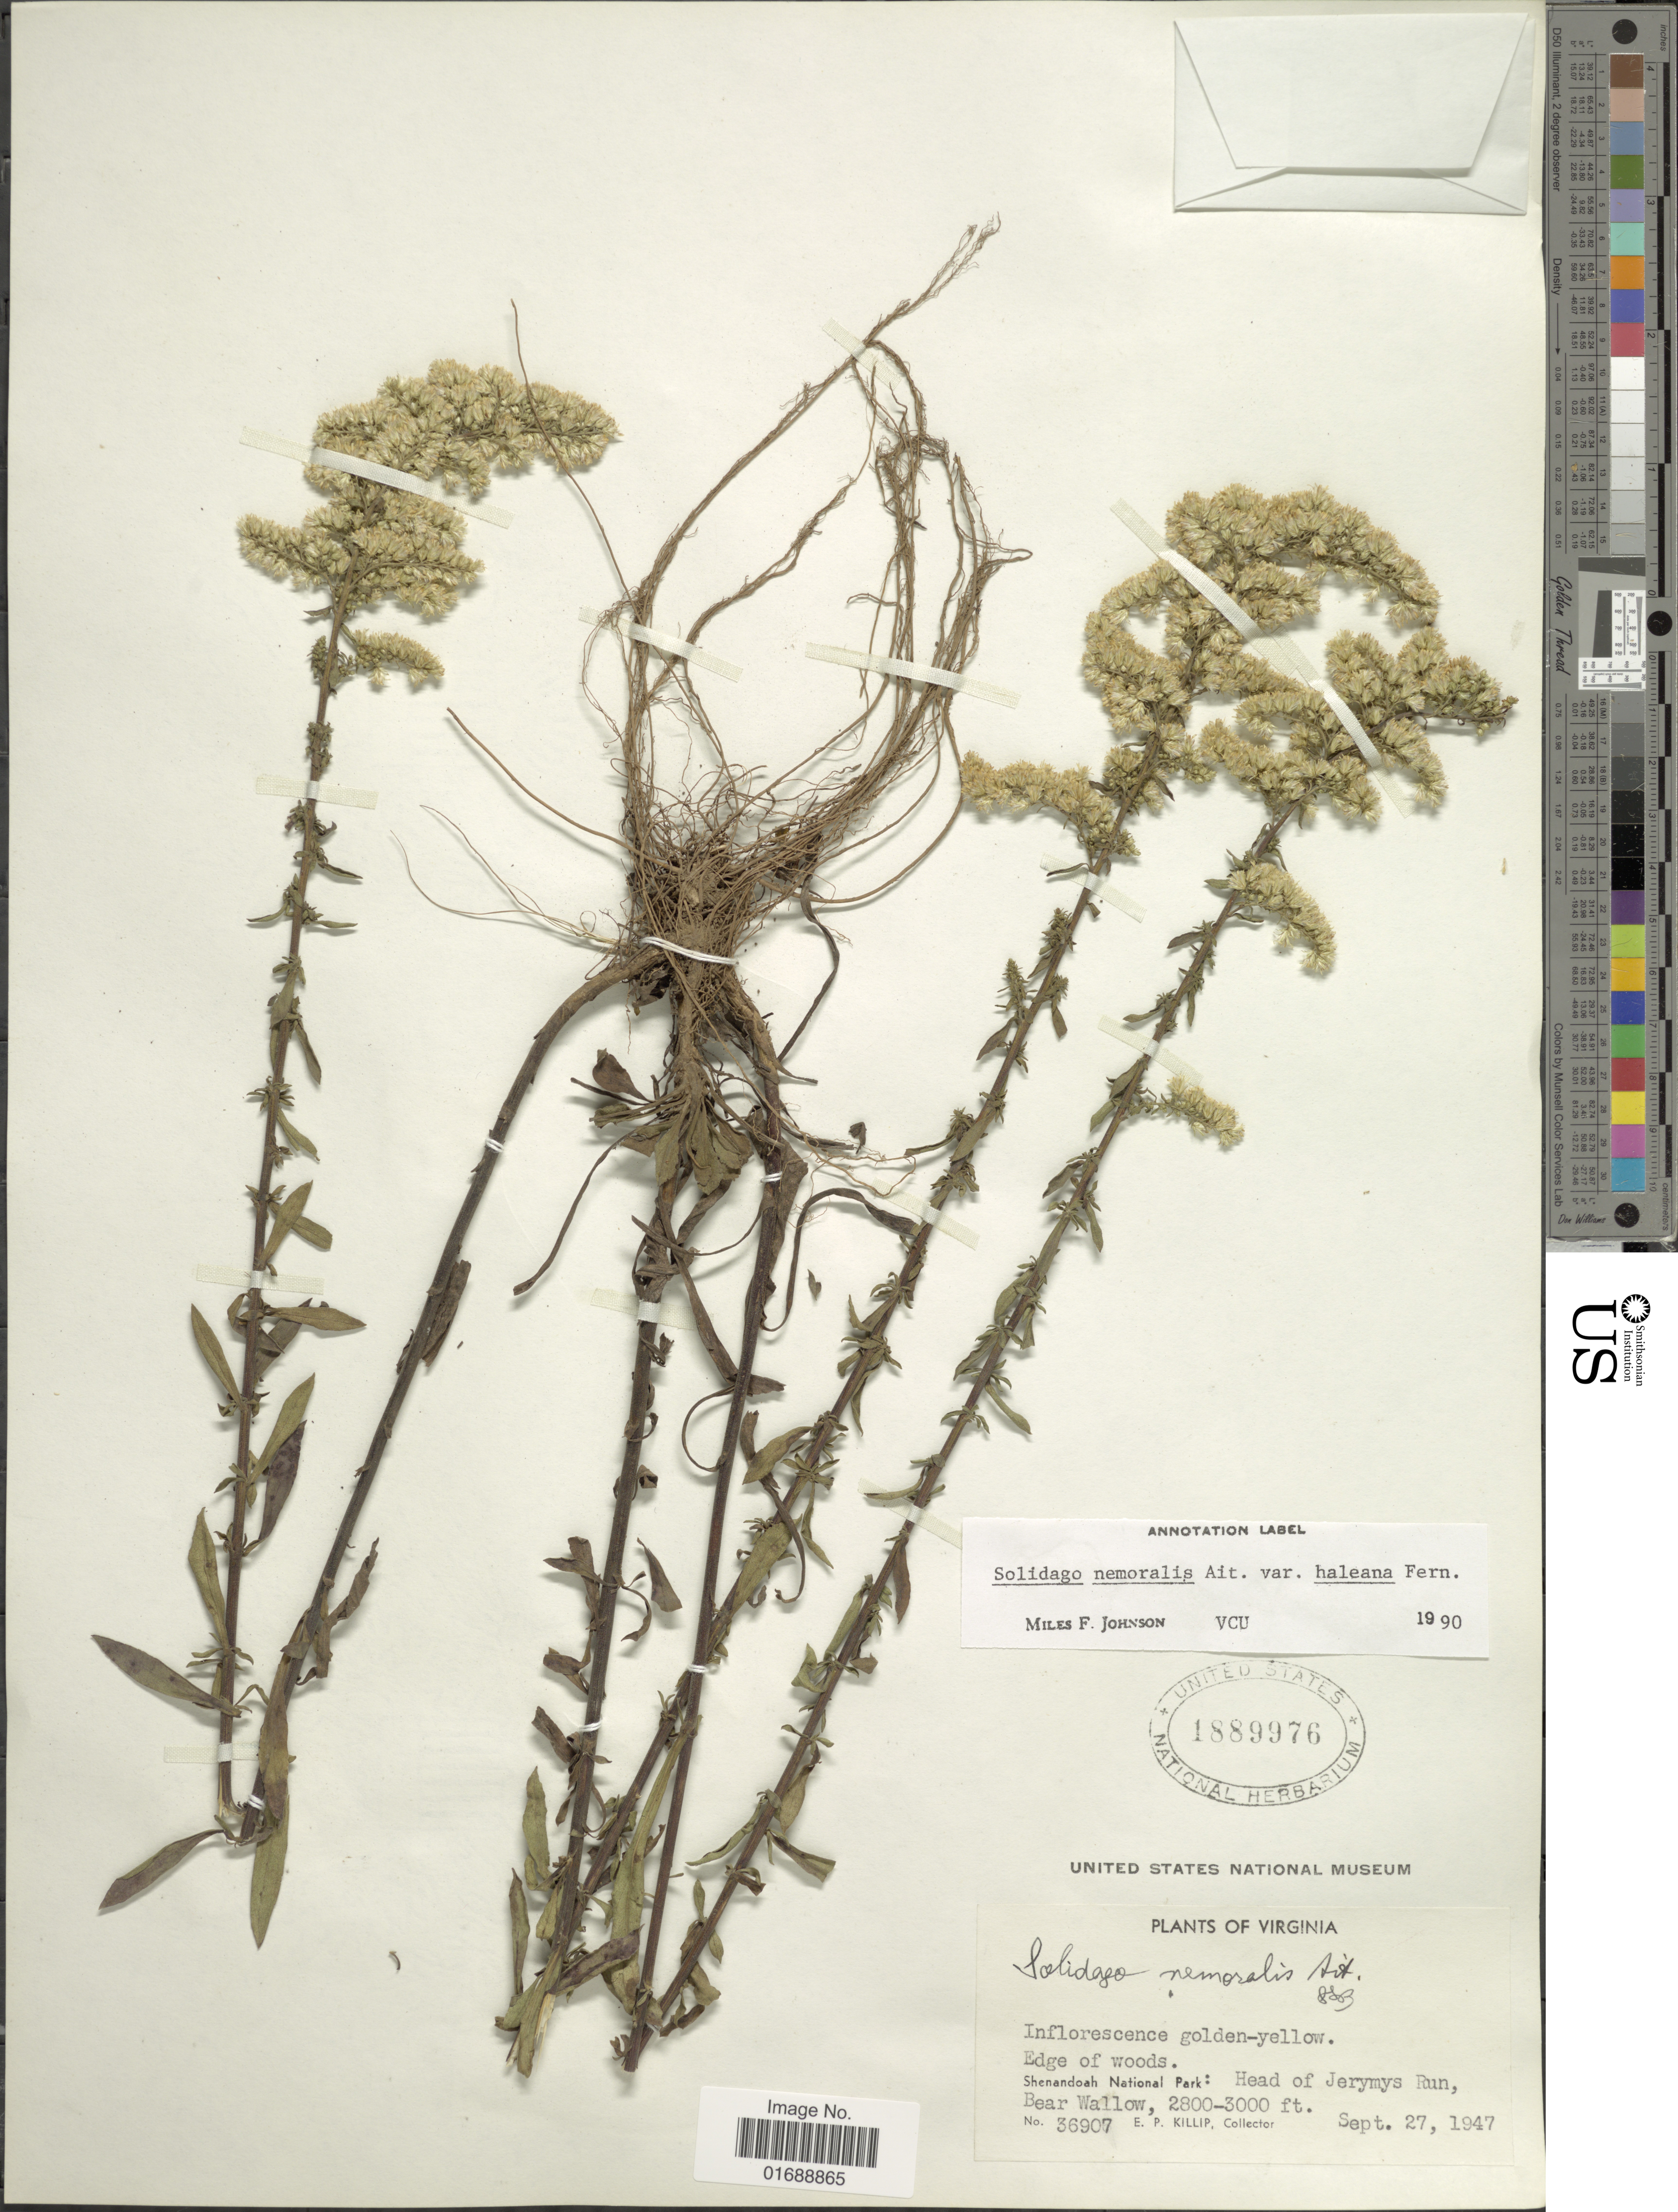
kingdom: Plantae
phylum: Tracheophyta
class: Magnoliopsida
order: Asterales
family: Asteraceae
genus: Solidago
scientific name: Solidago nemoralis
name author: Aiton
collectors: E. P. Killip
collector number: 36907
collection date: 1947-09-27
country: United States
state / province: Virginia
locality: Shenandoah National Park: Head of Jerymys Run, Bear Wallow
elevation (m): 853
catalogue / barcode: US 1889976